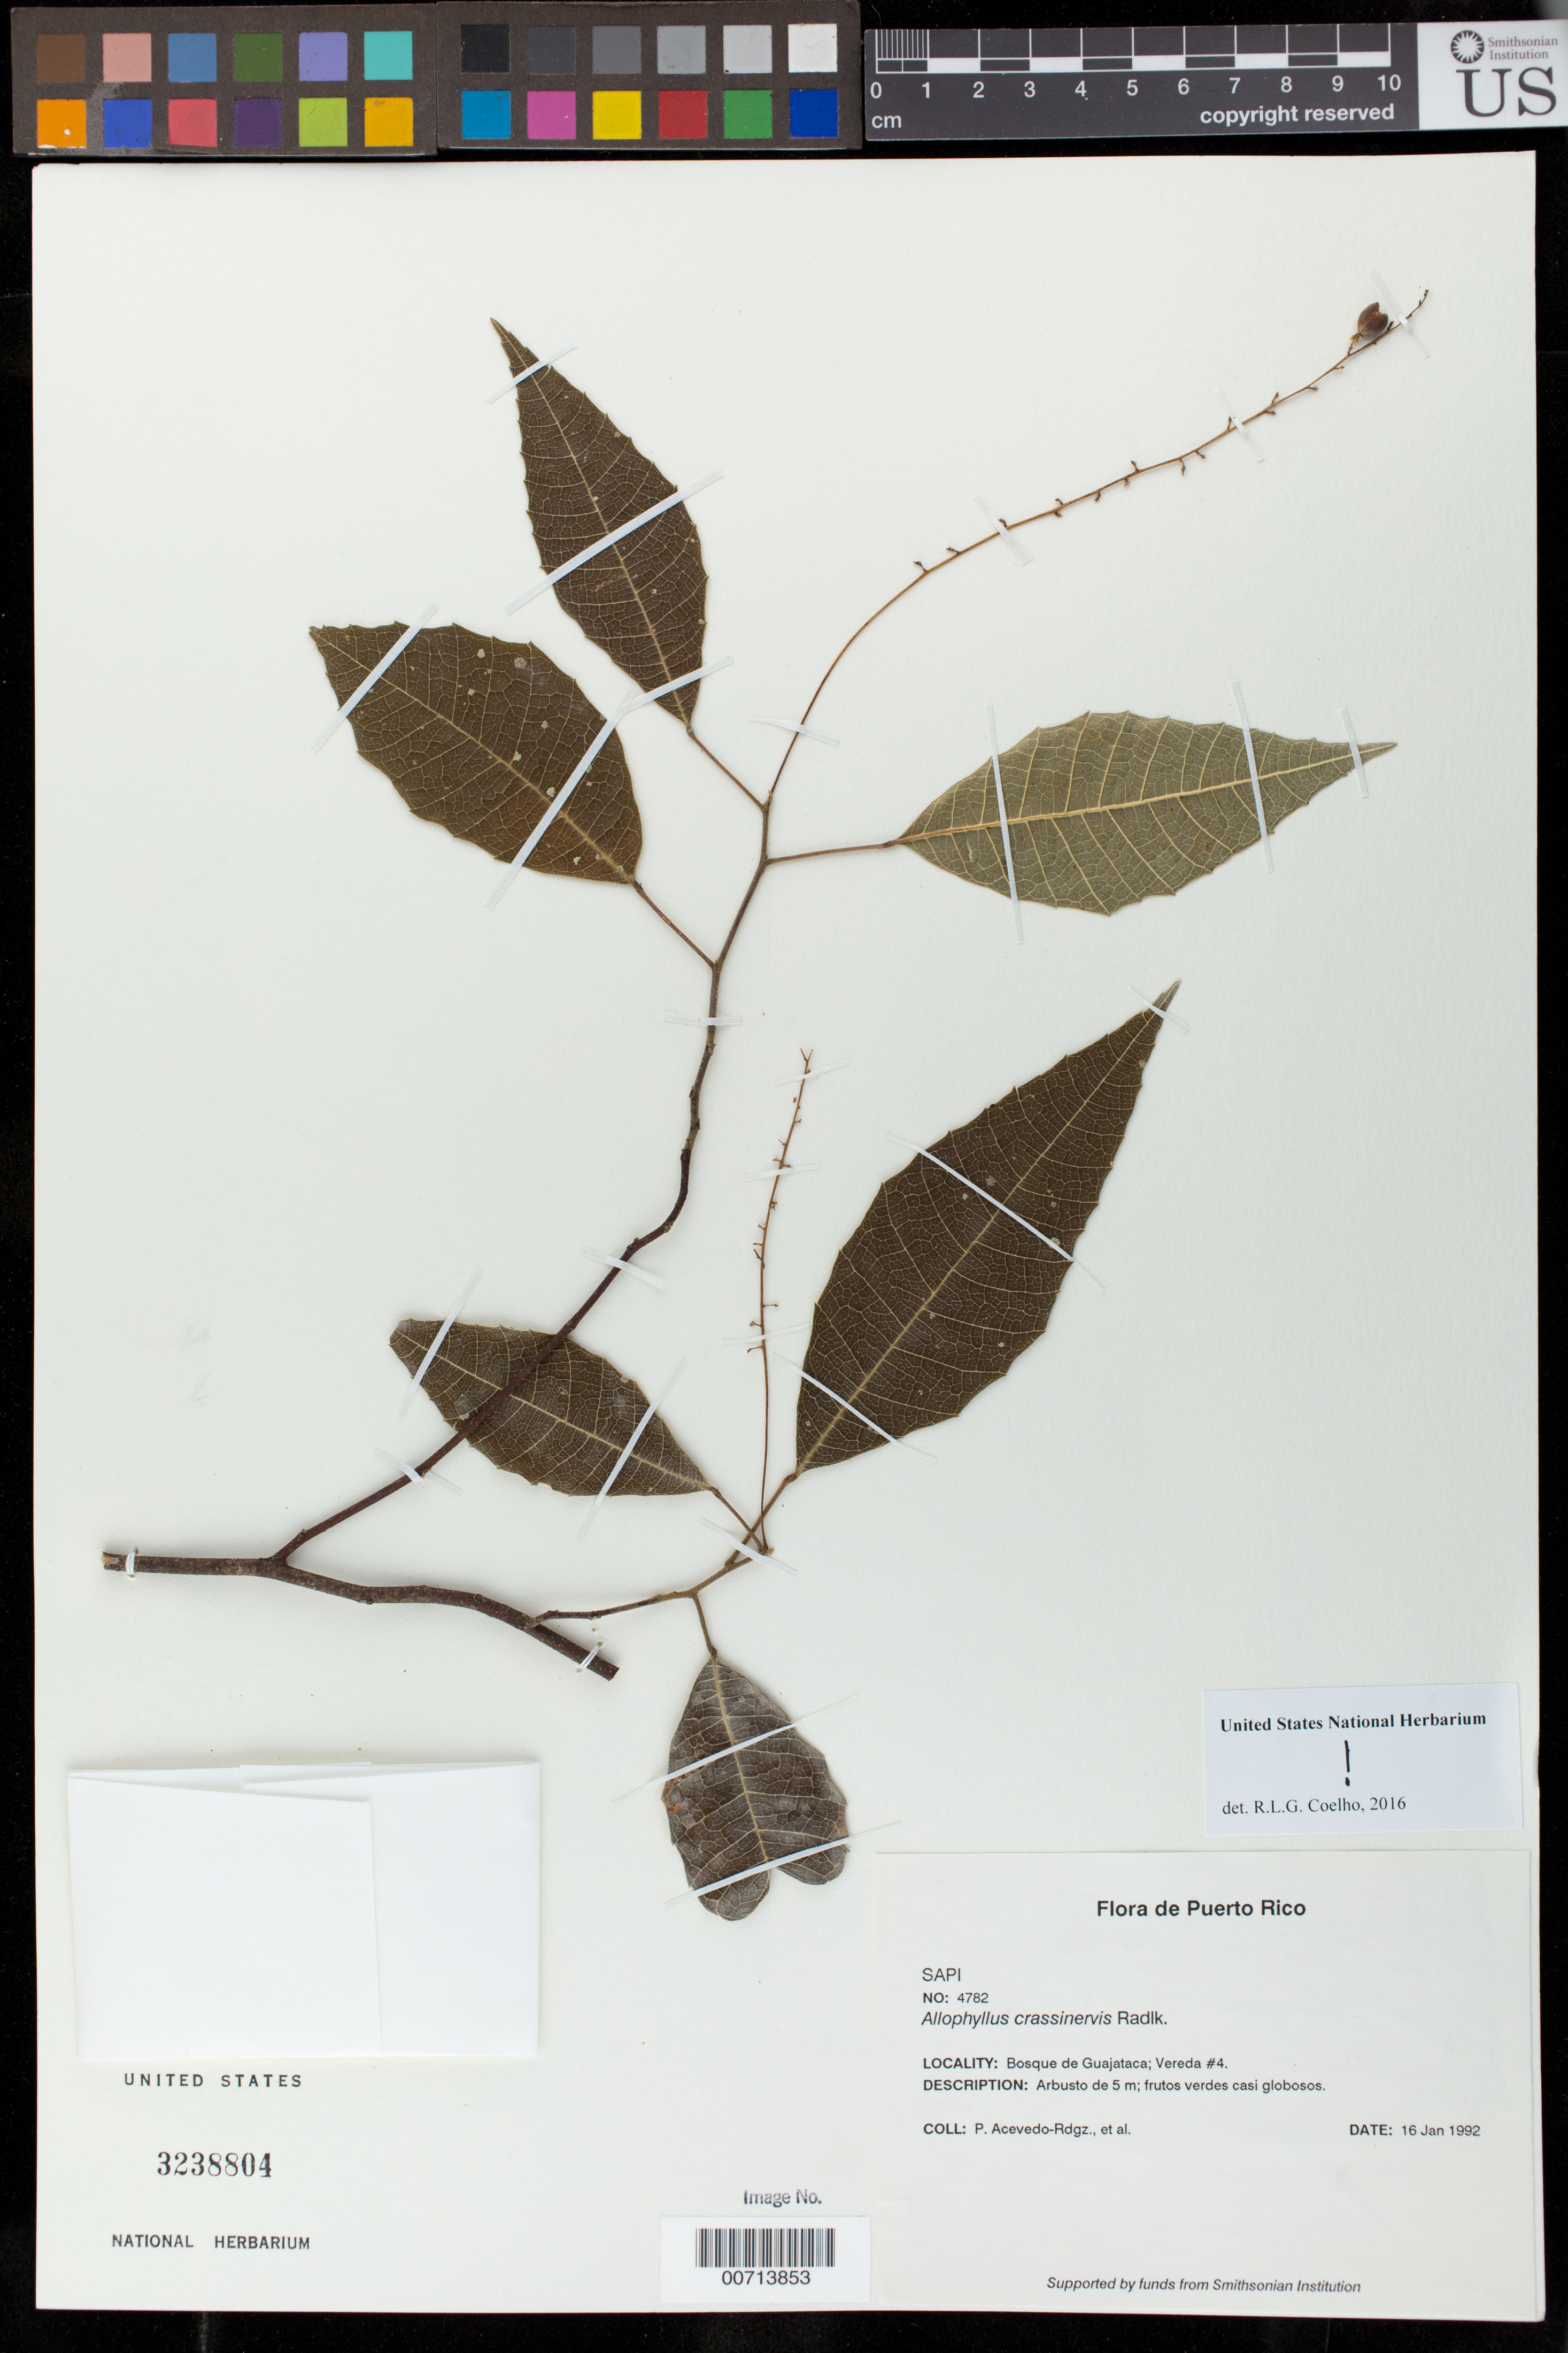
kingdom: Plantae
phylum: Tracheophyta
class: Magnoliopsida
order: Sapindales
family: Sapindaceae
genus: Allophylus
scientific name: Allophylus crassinervis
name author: Radlk.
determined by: Coelho, Rubens L. G.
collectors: P. Acevedo-Rodr.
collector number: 4782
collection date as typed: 16 Jan 1992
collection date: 1992-01-16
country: Puerto Rico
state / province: Isabela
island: Puerto Rico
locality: Isabela; Bosque de Guajataca; Vereda #4.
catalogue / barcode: US 3238804